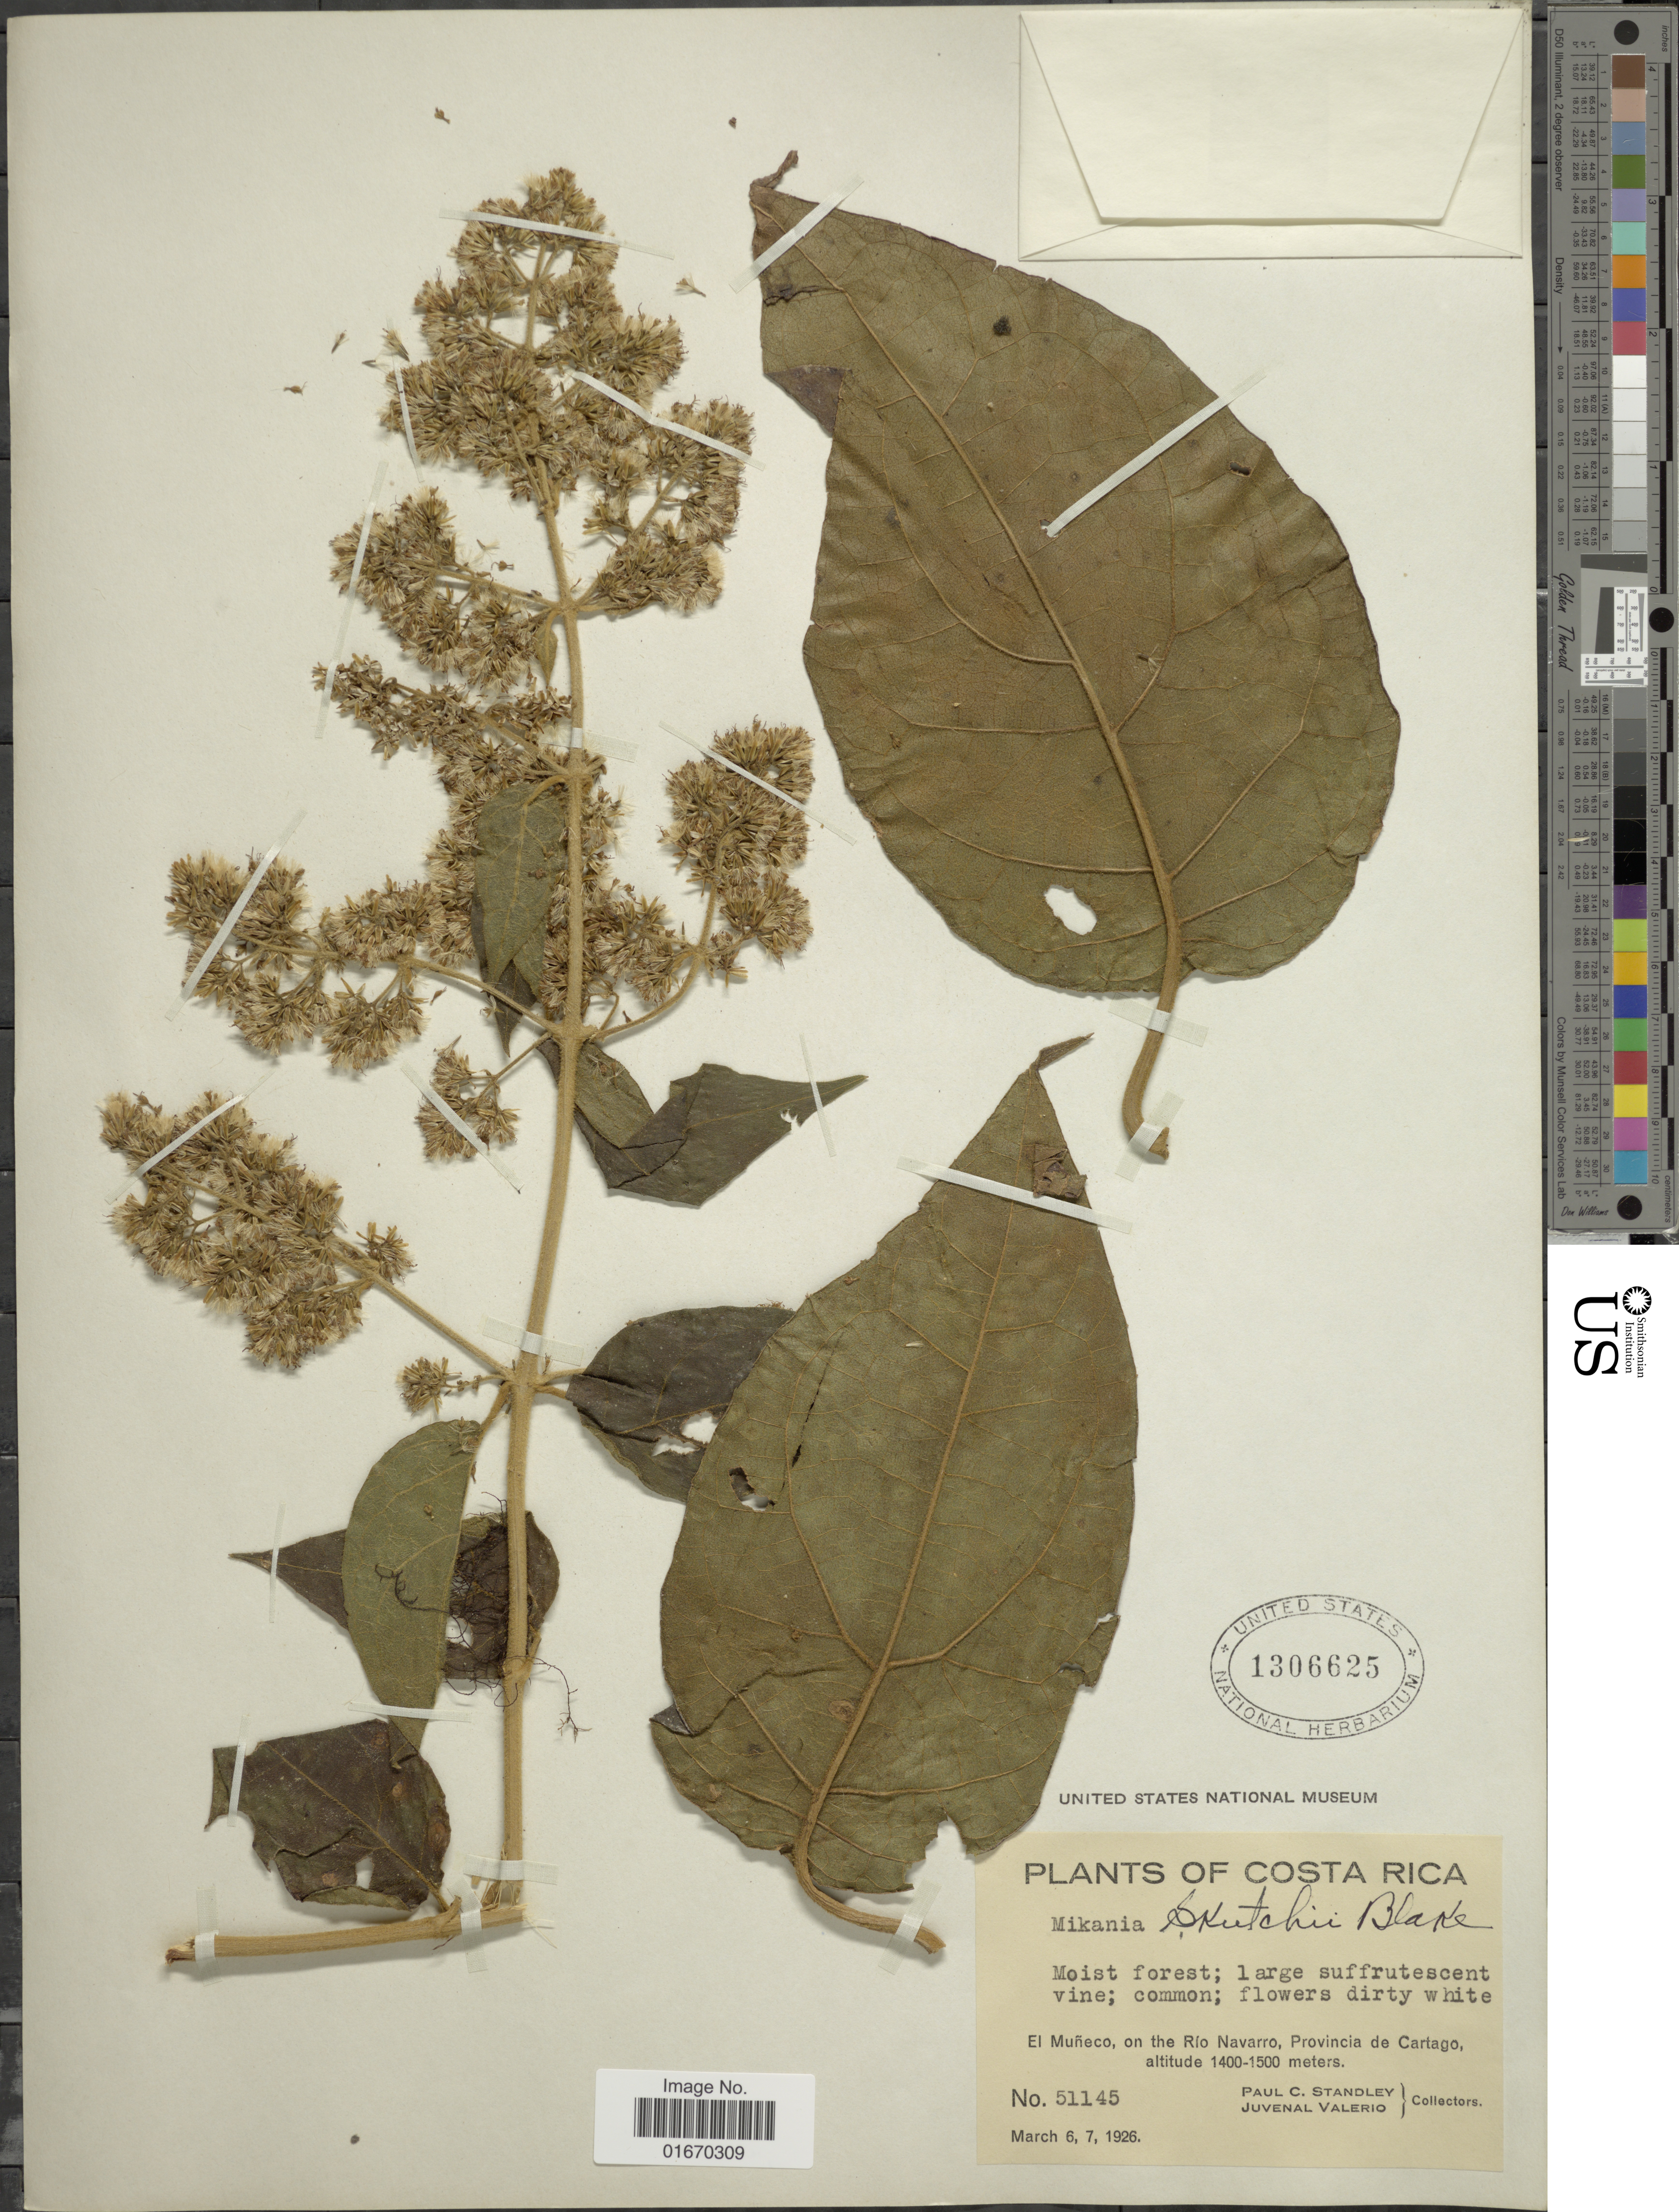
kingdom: Plantae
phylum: Tracheophyta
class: Magnoliopsida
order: Asterales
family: Asteraceae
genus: Mikania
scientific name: Mikania banisteriae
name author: DC.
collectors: P. C. Standley & J. Valerio R.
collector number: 51145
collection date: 1926-03-06/1926-03-07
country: Costa Rica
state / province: Cartago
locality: El Muneco, on the Rio Navarro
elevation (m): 1400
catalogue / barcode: US 1306625